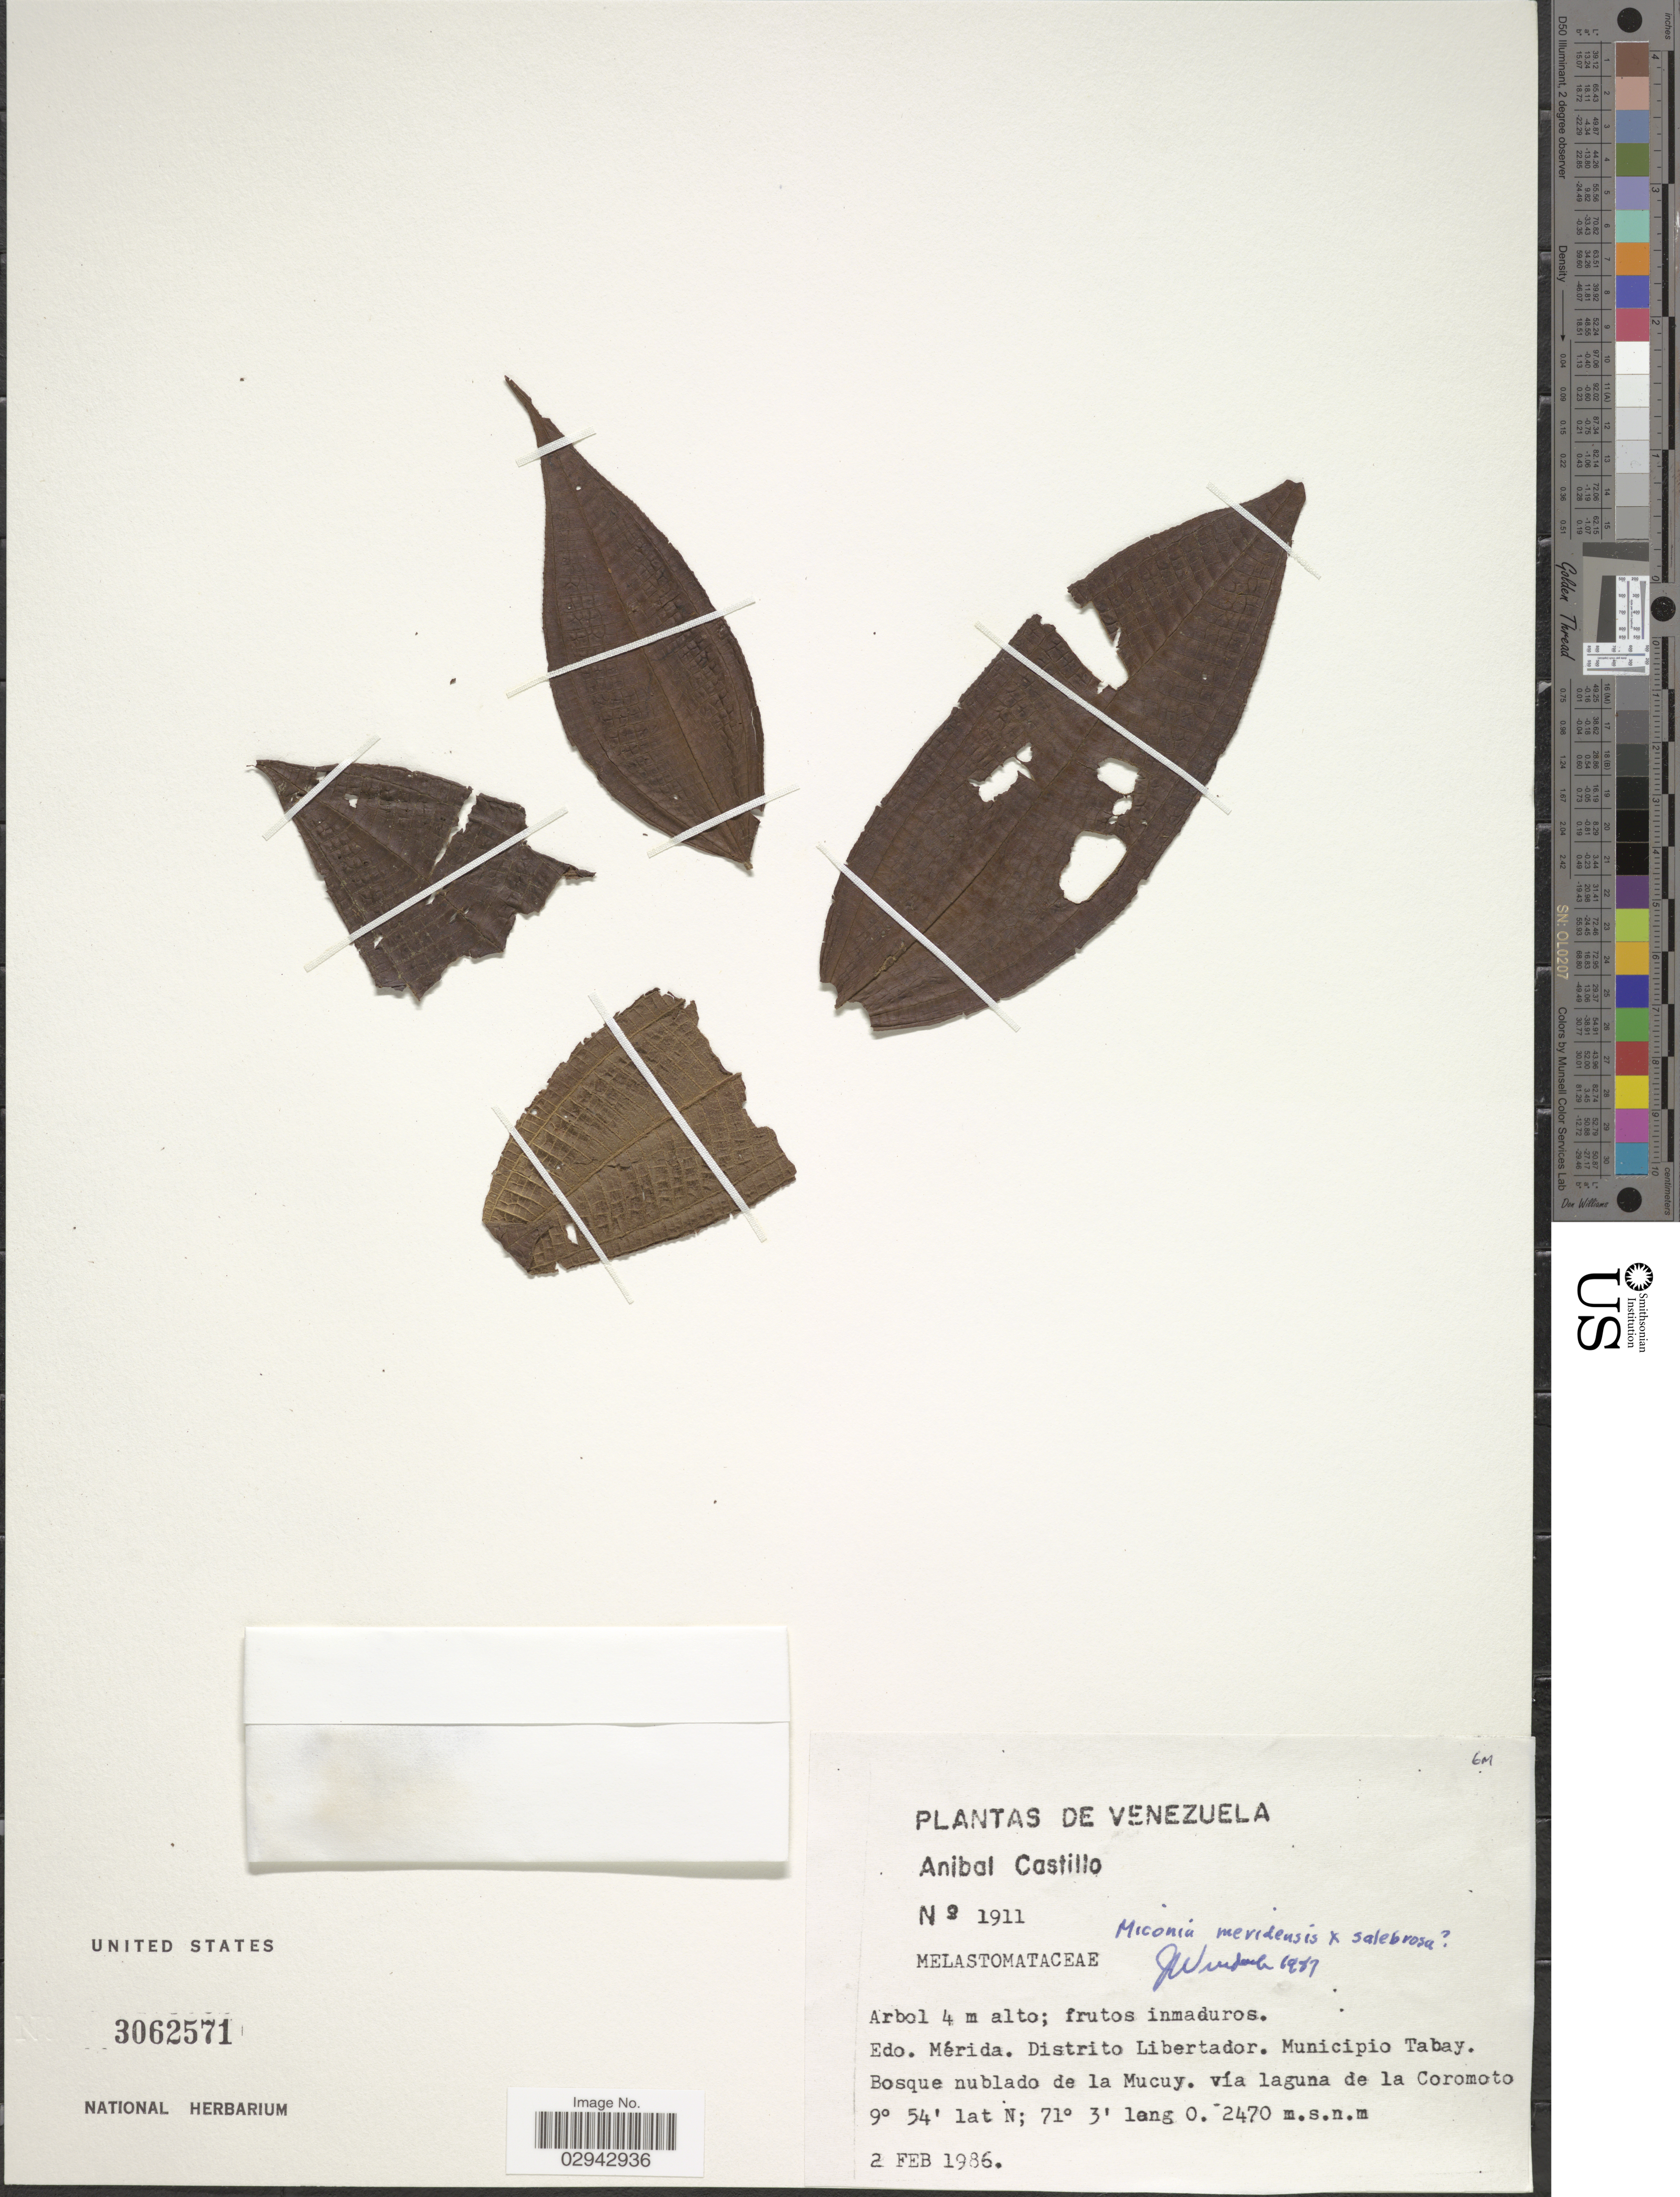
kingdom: Plantae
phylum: Tracheophyta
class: Magnoliopsida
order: Myrtales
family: Melastomataceae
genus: Miconia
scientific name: Miconia salebrosa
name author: Wurdack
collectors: A. Castillo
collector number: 1911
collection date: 1986-02-02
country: Venezuela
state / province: Mérida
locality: Distrito Libertador. Municipio Tabay. Bosque nublado de la Mucuy. vía laguna de la Coromoto.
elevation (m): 2470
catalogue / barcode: US 3062571